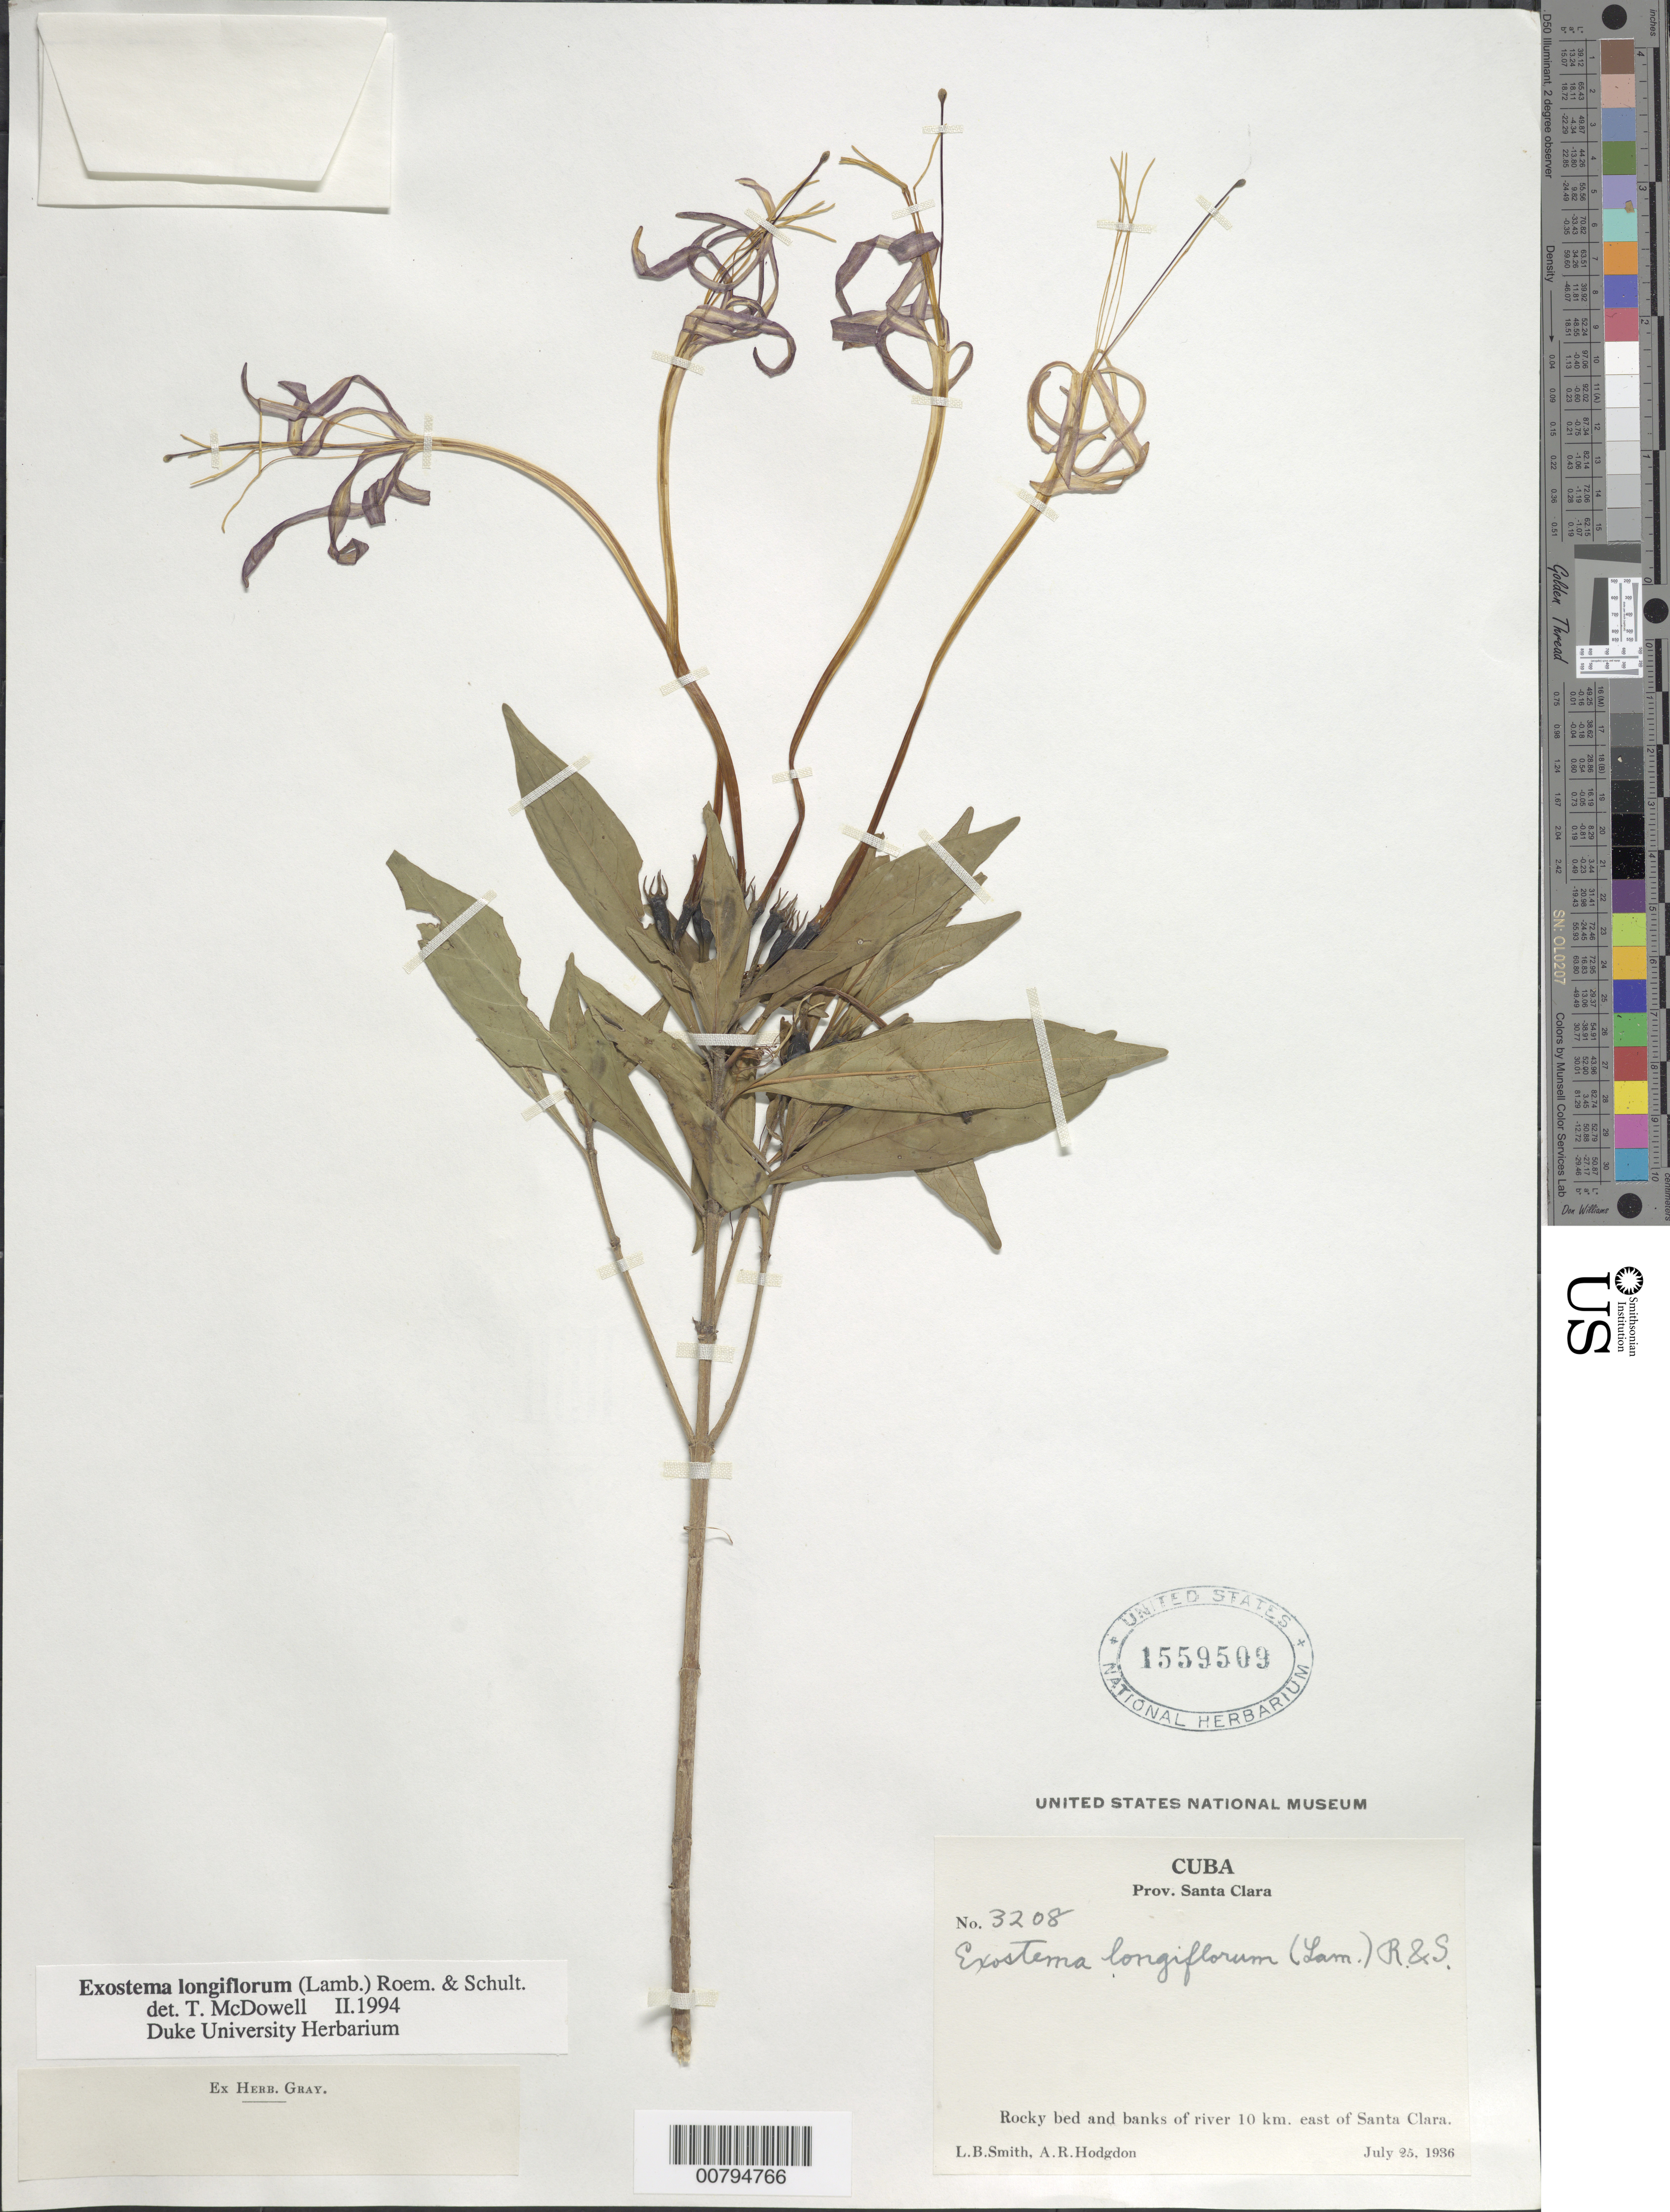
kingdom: Plantae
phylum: Tracheophyta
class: Magnoliopsida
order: Gentianales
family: Rubiaceae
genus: Exostema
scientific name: Exostema longiflorum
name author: (Lamb.) Roem. & Schult.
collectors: L. Smith & A. R. Hodgdon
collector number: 3208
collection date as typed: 25 Jul 1936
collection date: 1936-07-25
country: Cuba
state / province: Las Villas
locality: Near river 10 km east of Santa Clara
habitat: Rocky bed and river banks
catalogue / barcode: US 1559509